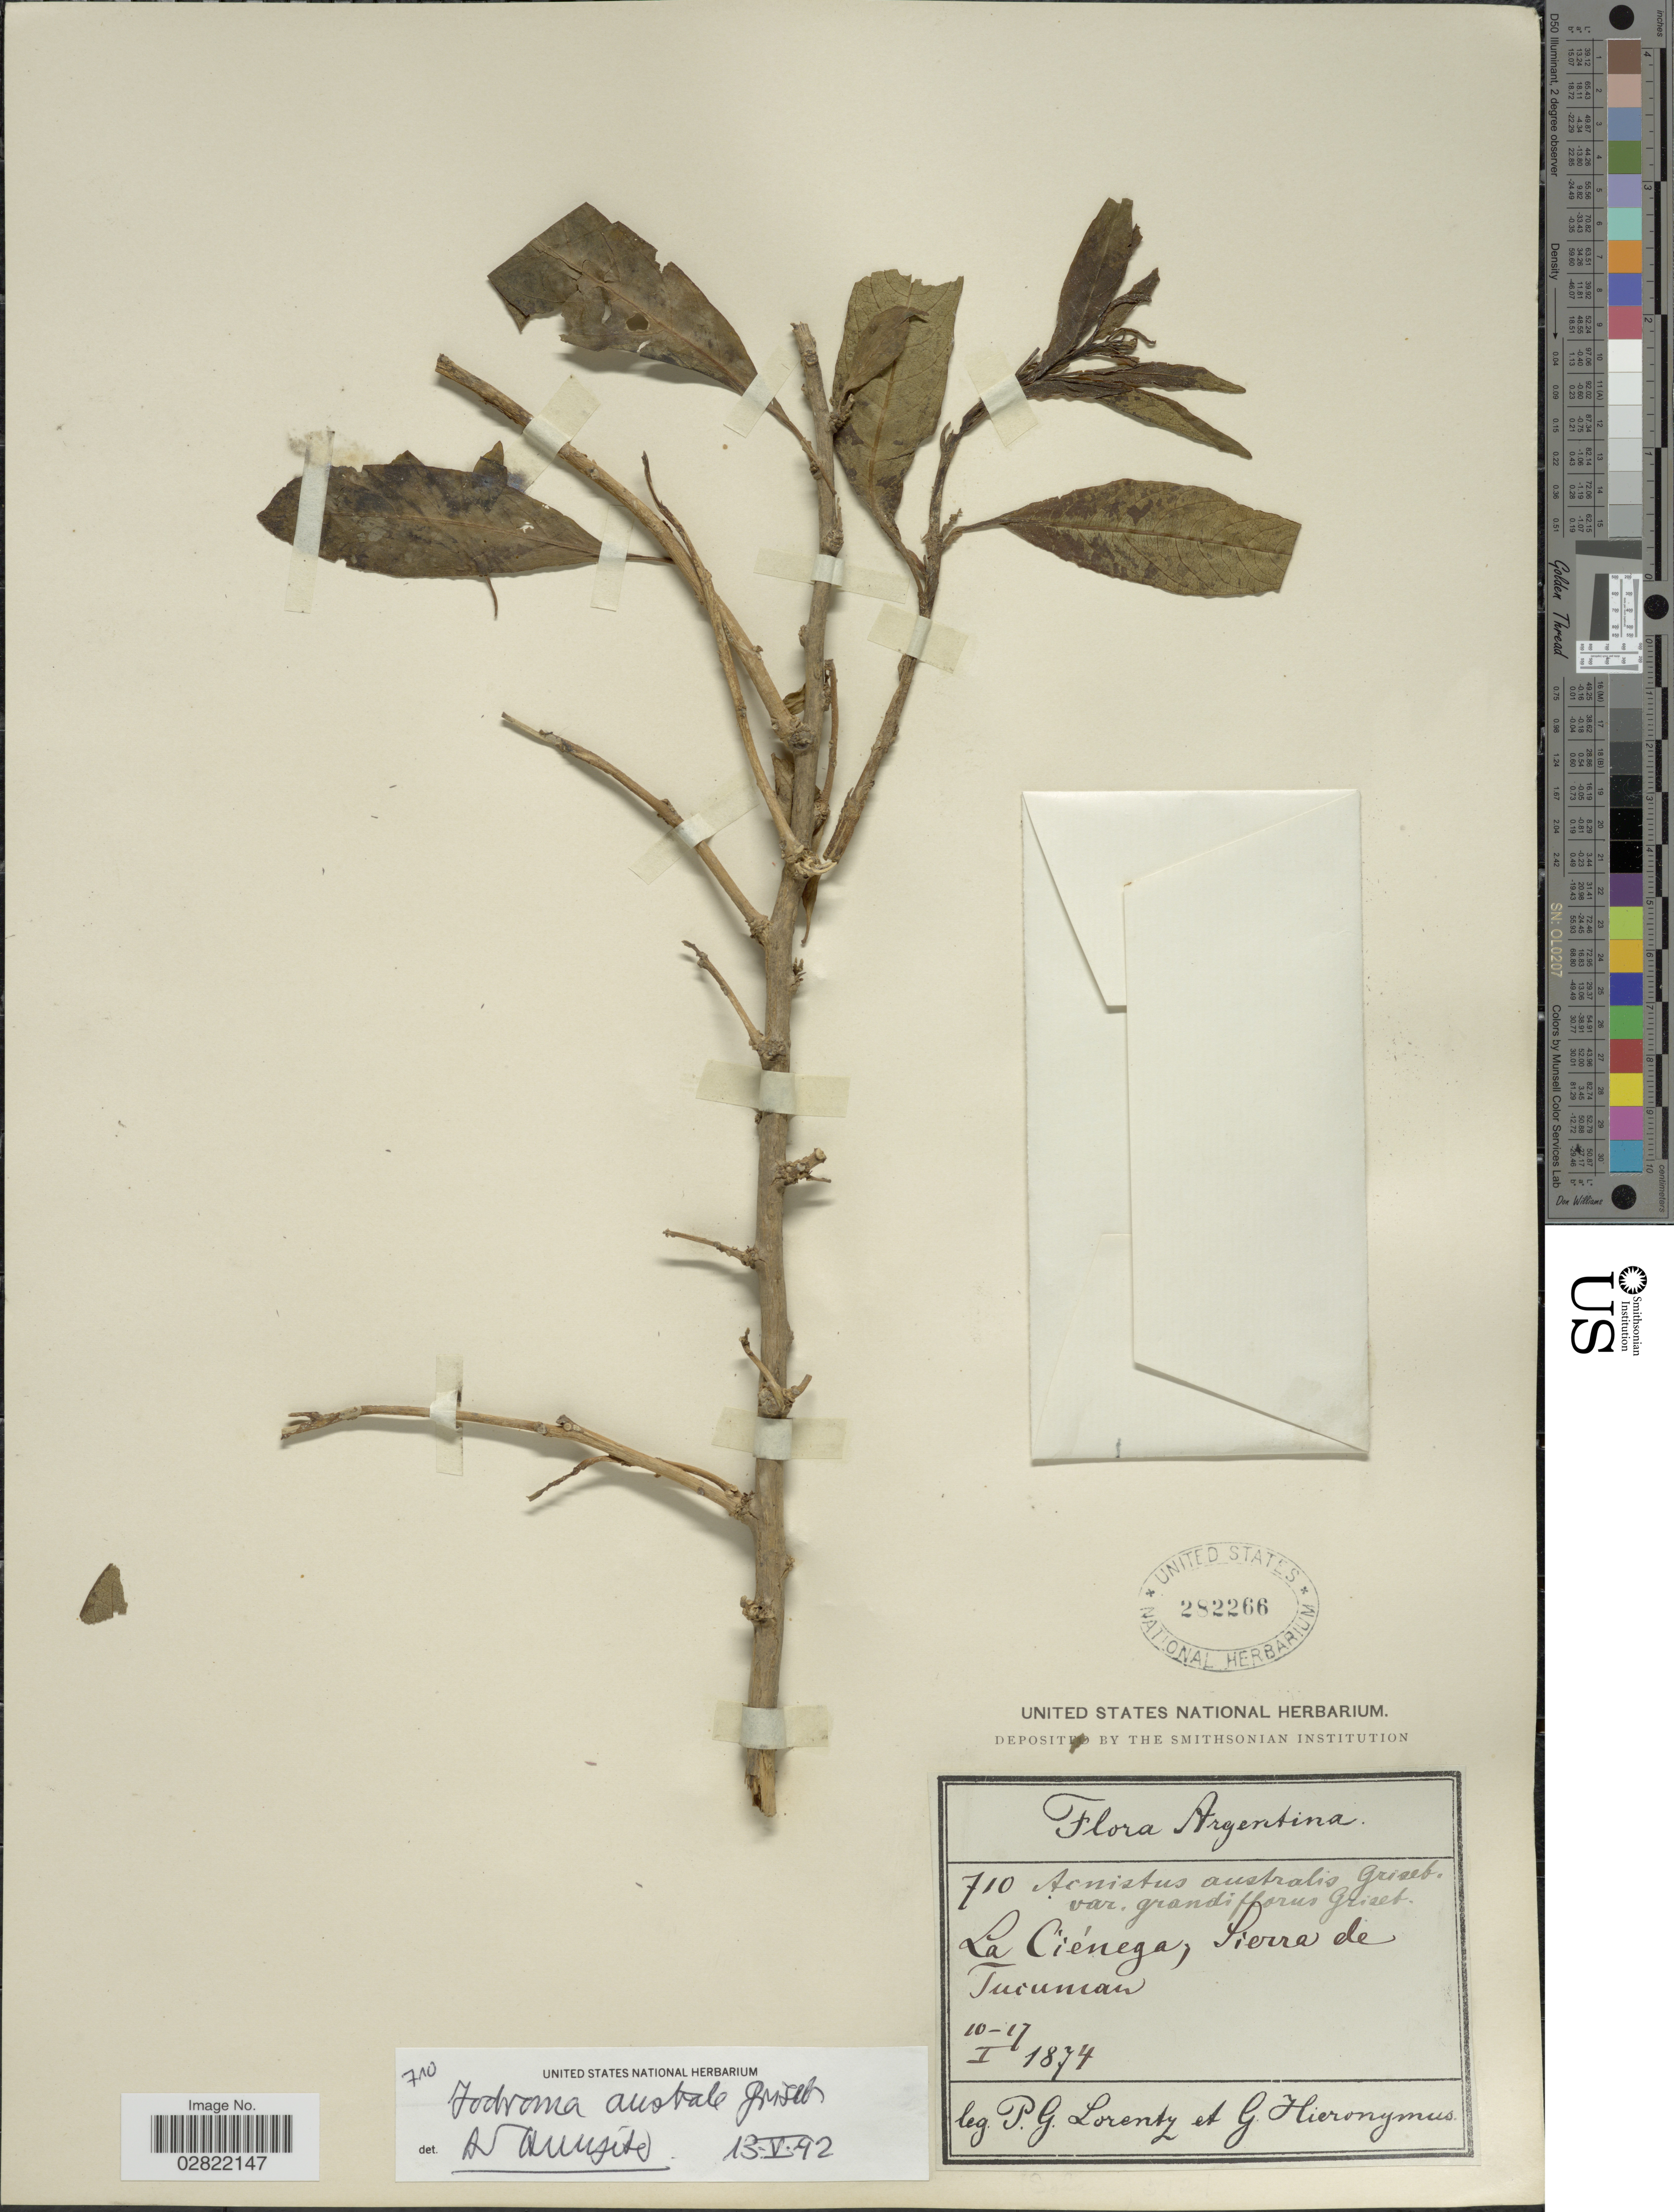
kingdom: Plantae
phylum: Tracheophyta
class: Magnoliopsida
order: Solanales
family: Solanaceae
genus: Iochroma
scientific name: Iochroma australe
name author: Griseb.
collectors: P. G. Lorentz & G. H. Hieronymus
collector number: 710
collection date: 1874-01-10/1874-01-17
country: Argentina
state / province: Tucuman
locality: La Ciénega, Sierra de Tucuman.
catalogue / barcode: US 282266